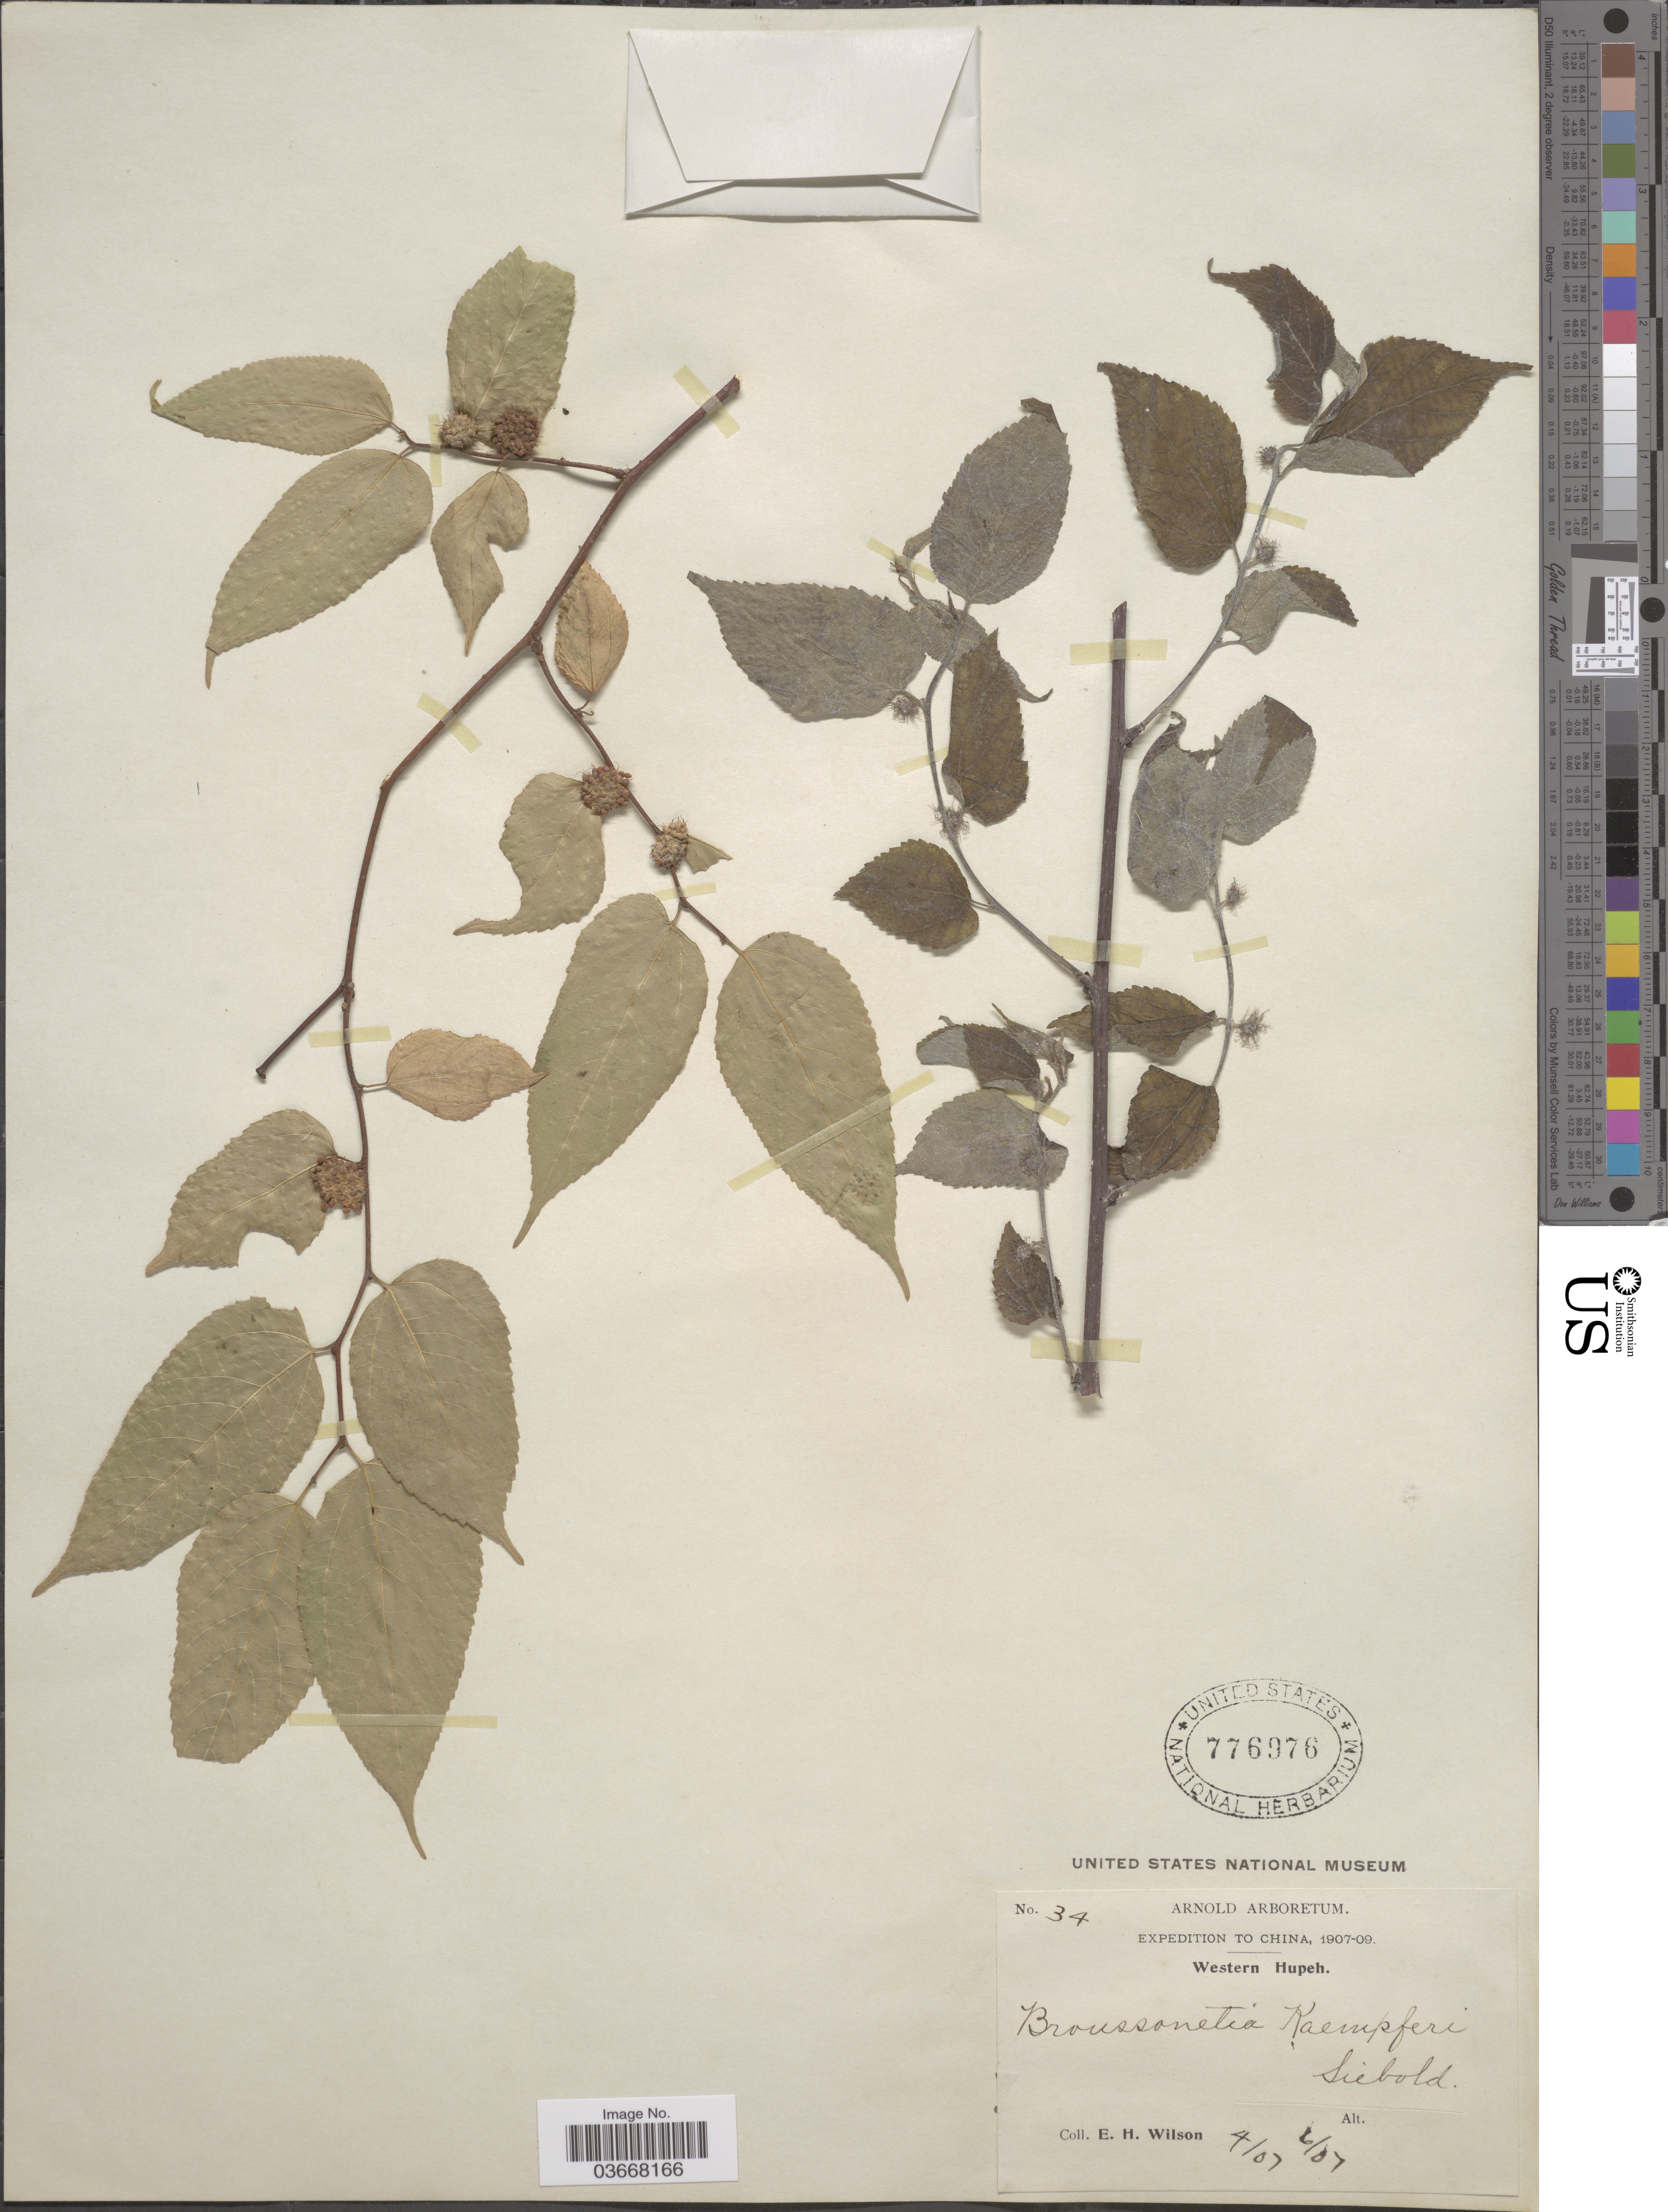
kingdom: Plantae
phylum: Tracheophyta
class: Magnoliopsida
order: Rosales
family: Moraceae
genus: Broussonetia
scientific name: Broussonetia kaempferi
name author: Siebold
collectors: E. Wilson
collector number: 34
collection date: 1907-04/1907-06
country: China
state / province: Hubei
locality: Western Hupeh.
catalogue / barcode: US 776976